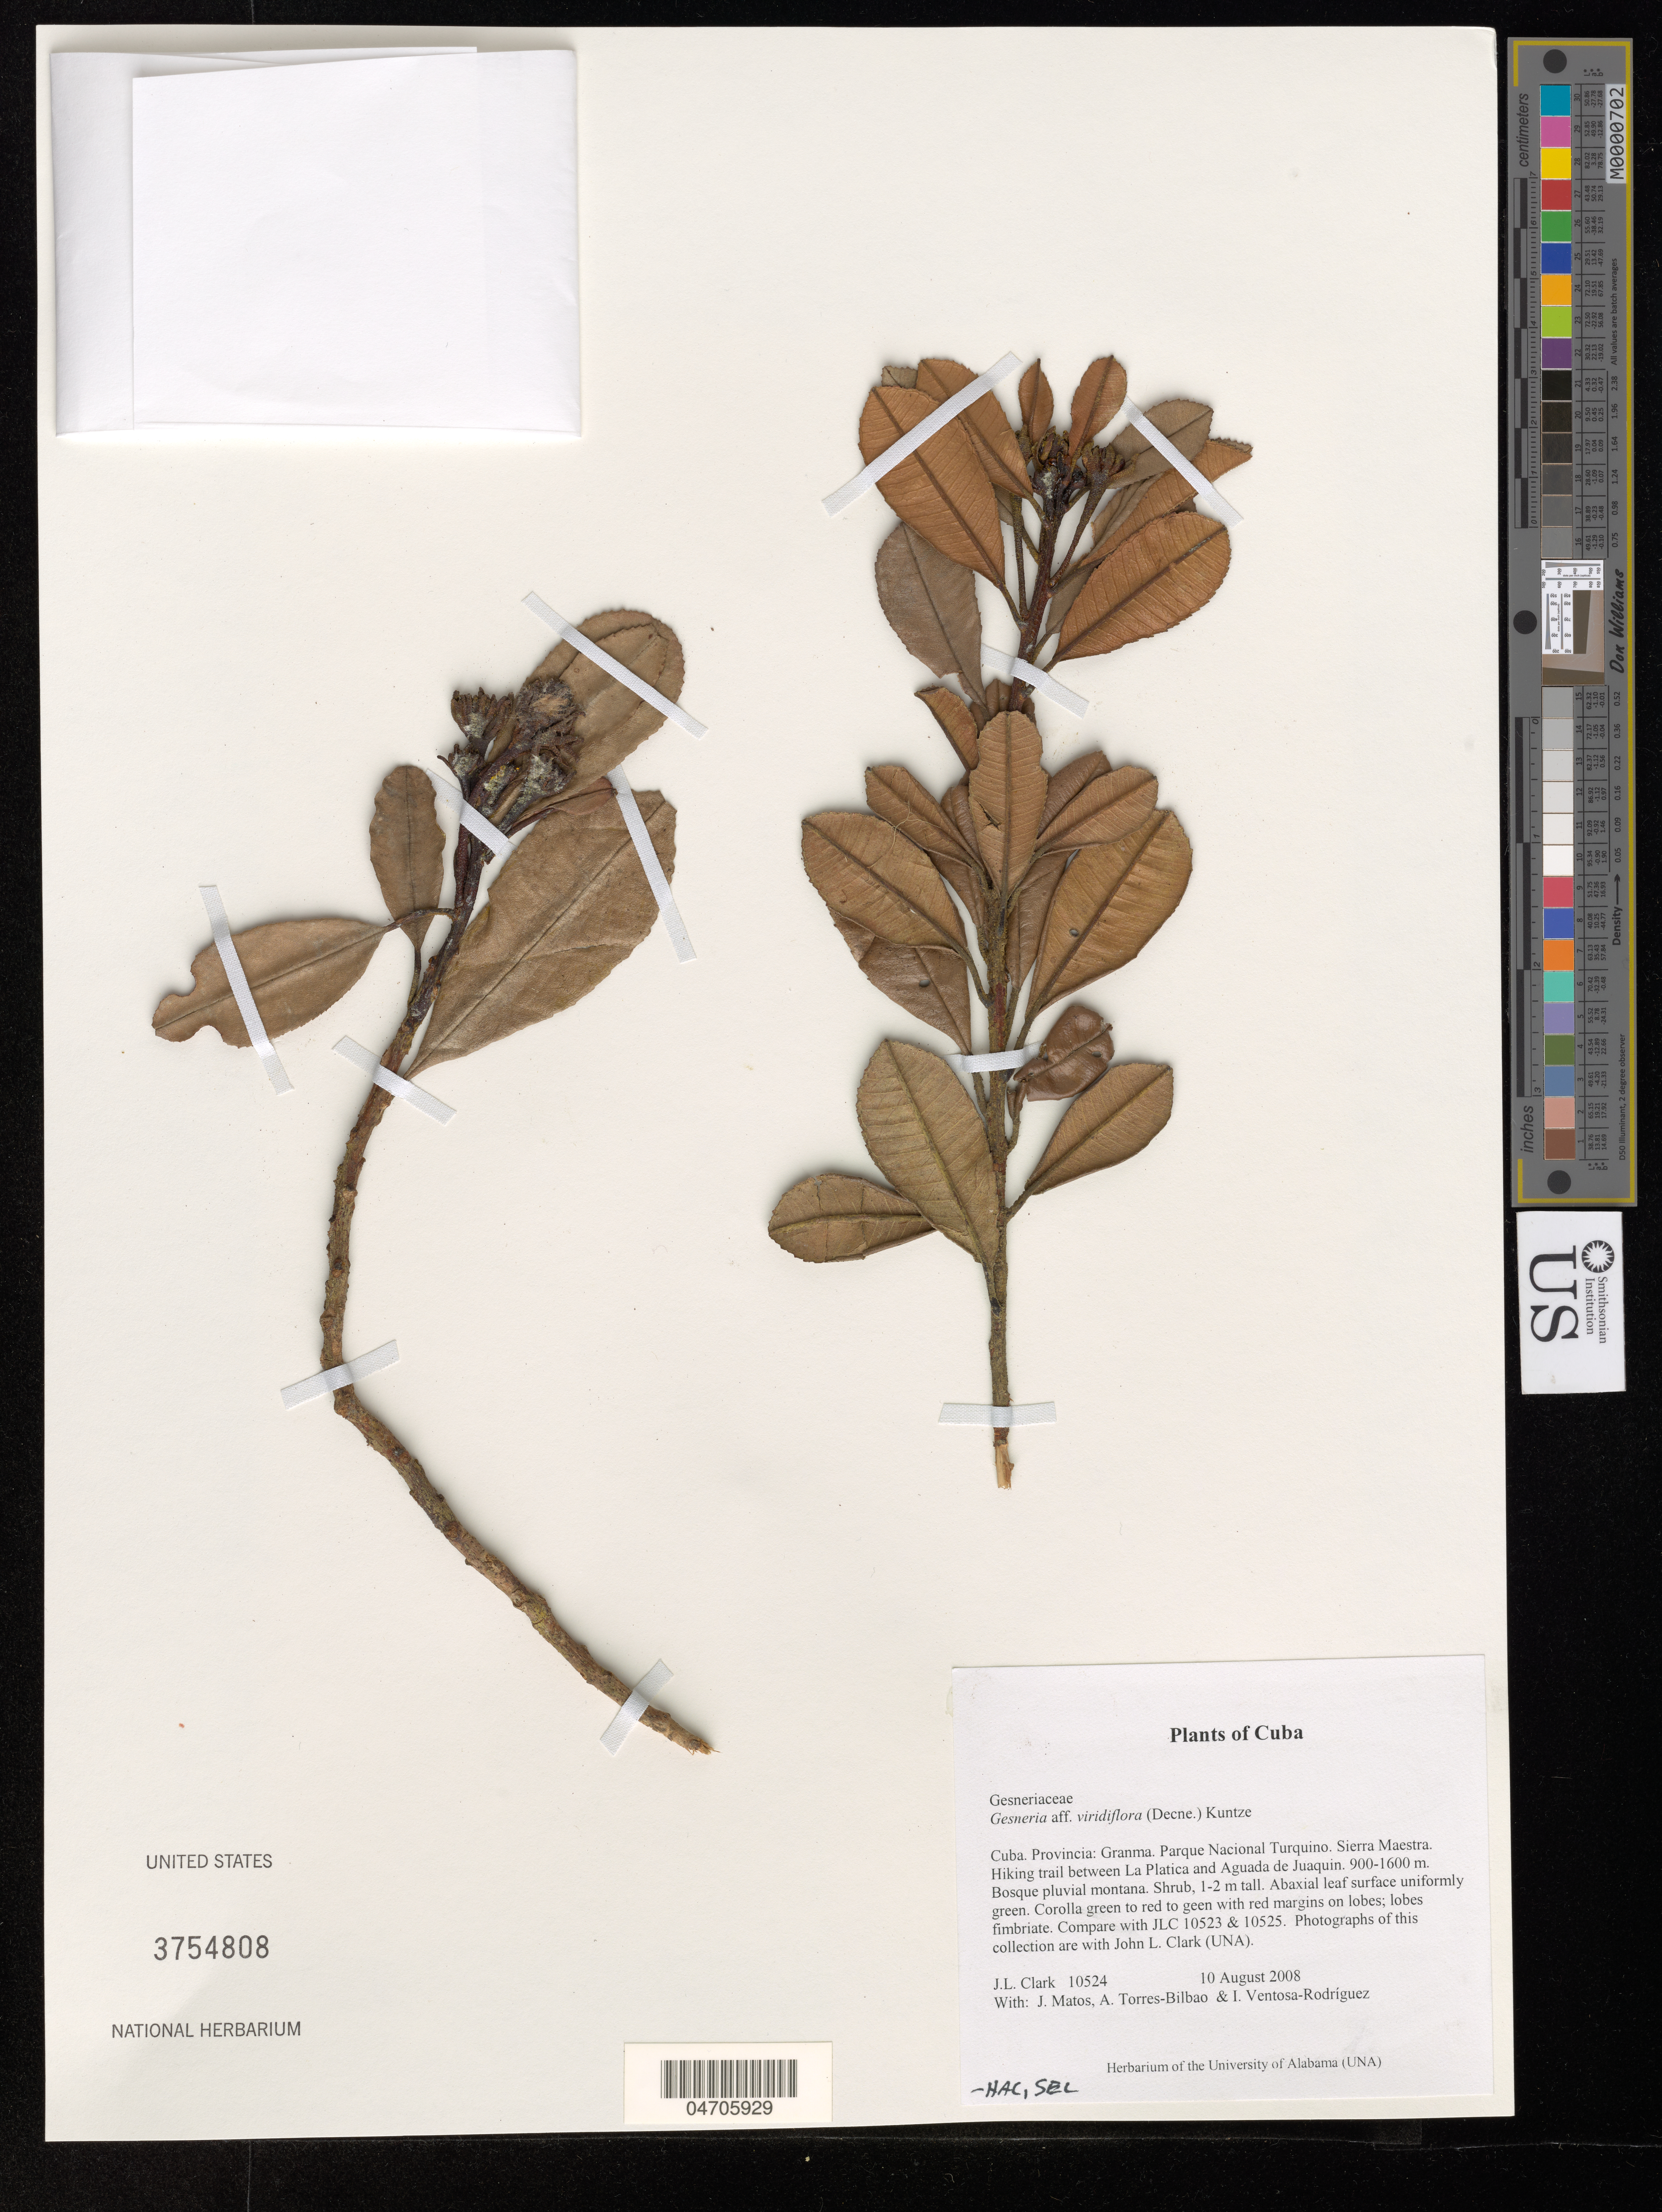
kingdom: Plantae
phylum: Tracheophyta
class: Magnoliopsida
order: Lamiales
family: Gesneriaceae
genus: Gesneria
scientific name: Gesneria viridiflora var. obovata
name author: C.V. Morton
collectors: J. L. Clark, J. Matos, A. Torres-Bilbao & I. Ventosa-Rodríquez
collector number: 10524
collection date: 2008-08-10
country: Cuba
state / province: Granma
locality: Parque Nacional Turquino. Sierra Maestra. Hiking trail between La Platica and Aguada de Juaquin.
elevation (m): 900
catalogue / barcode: US 3754808